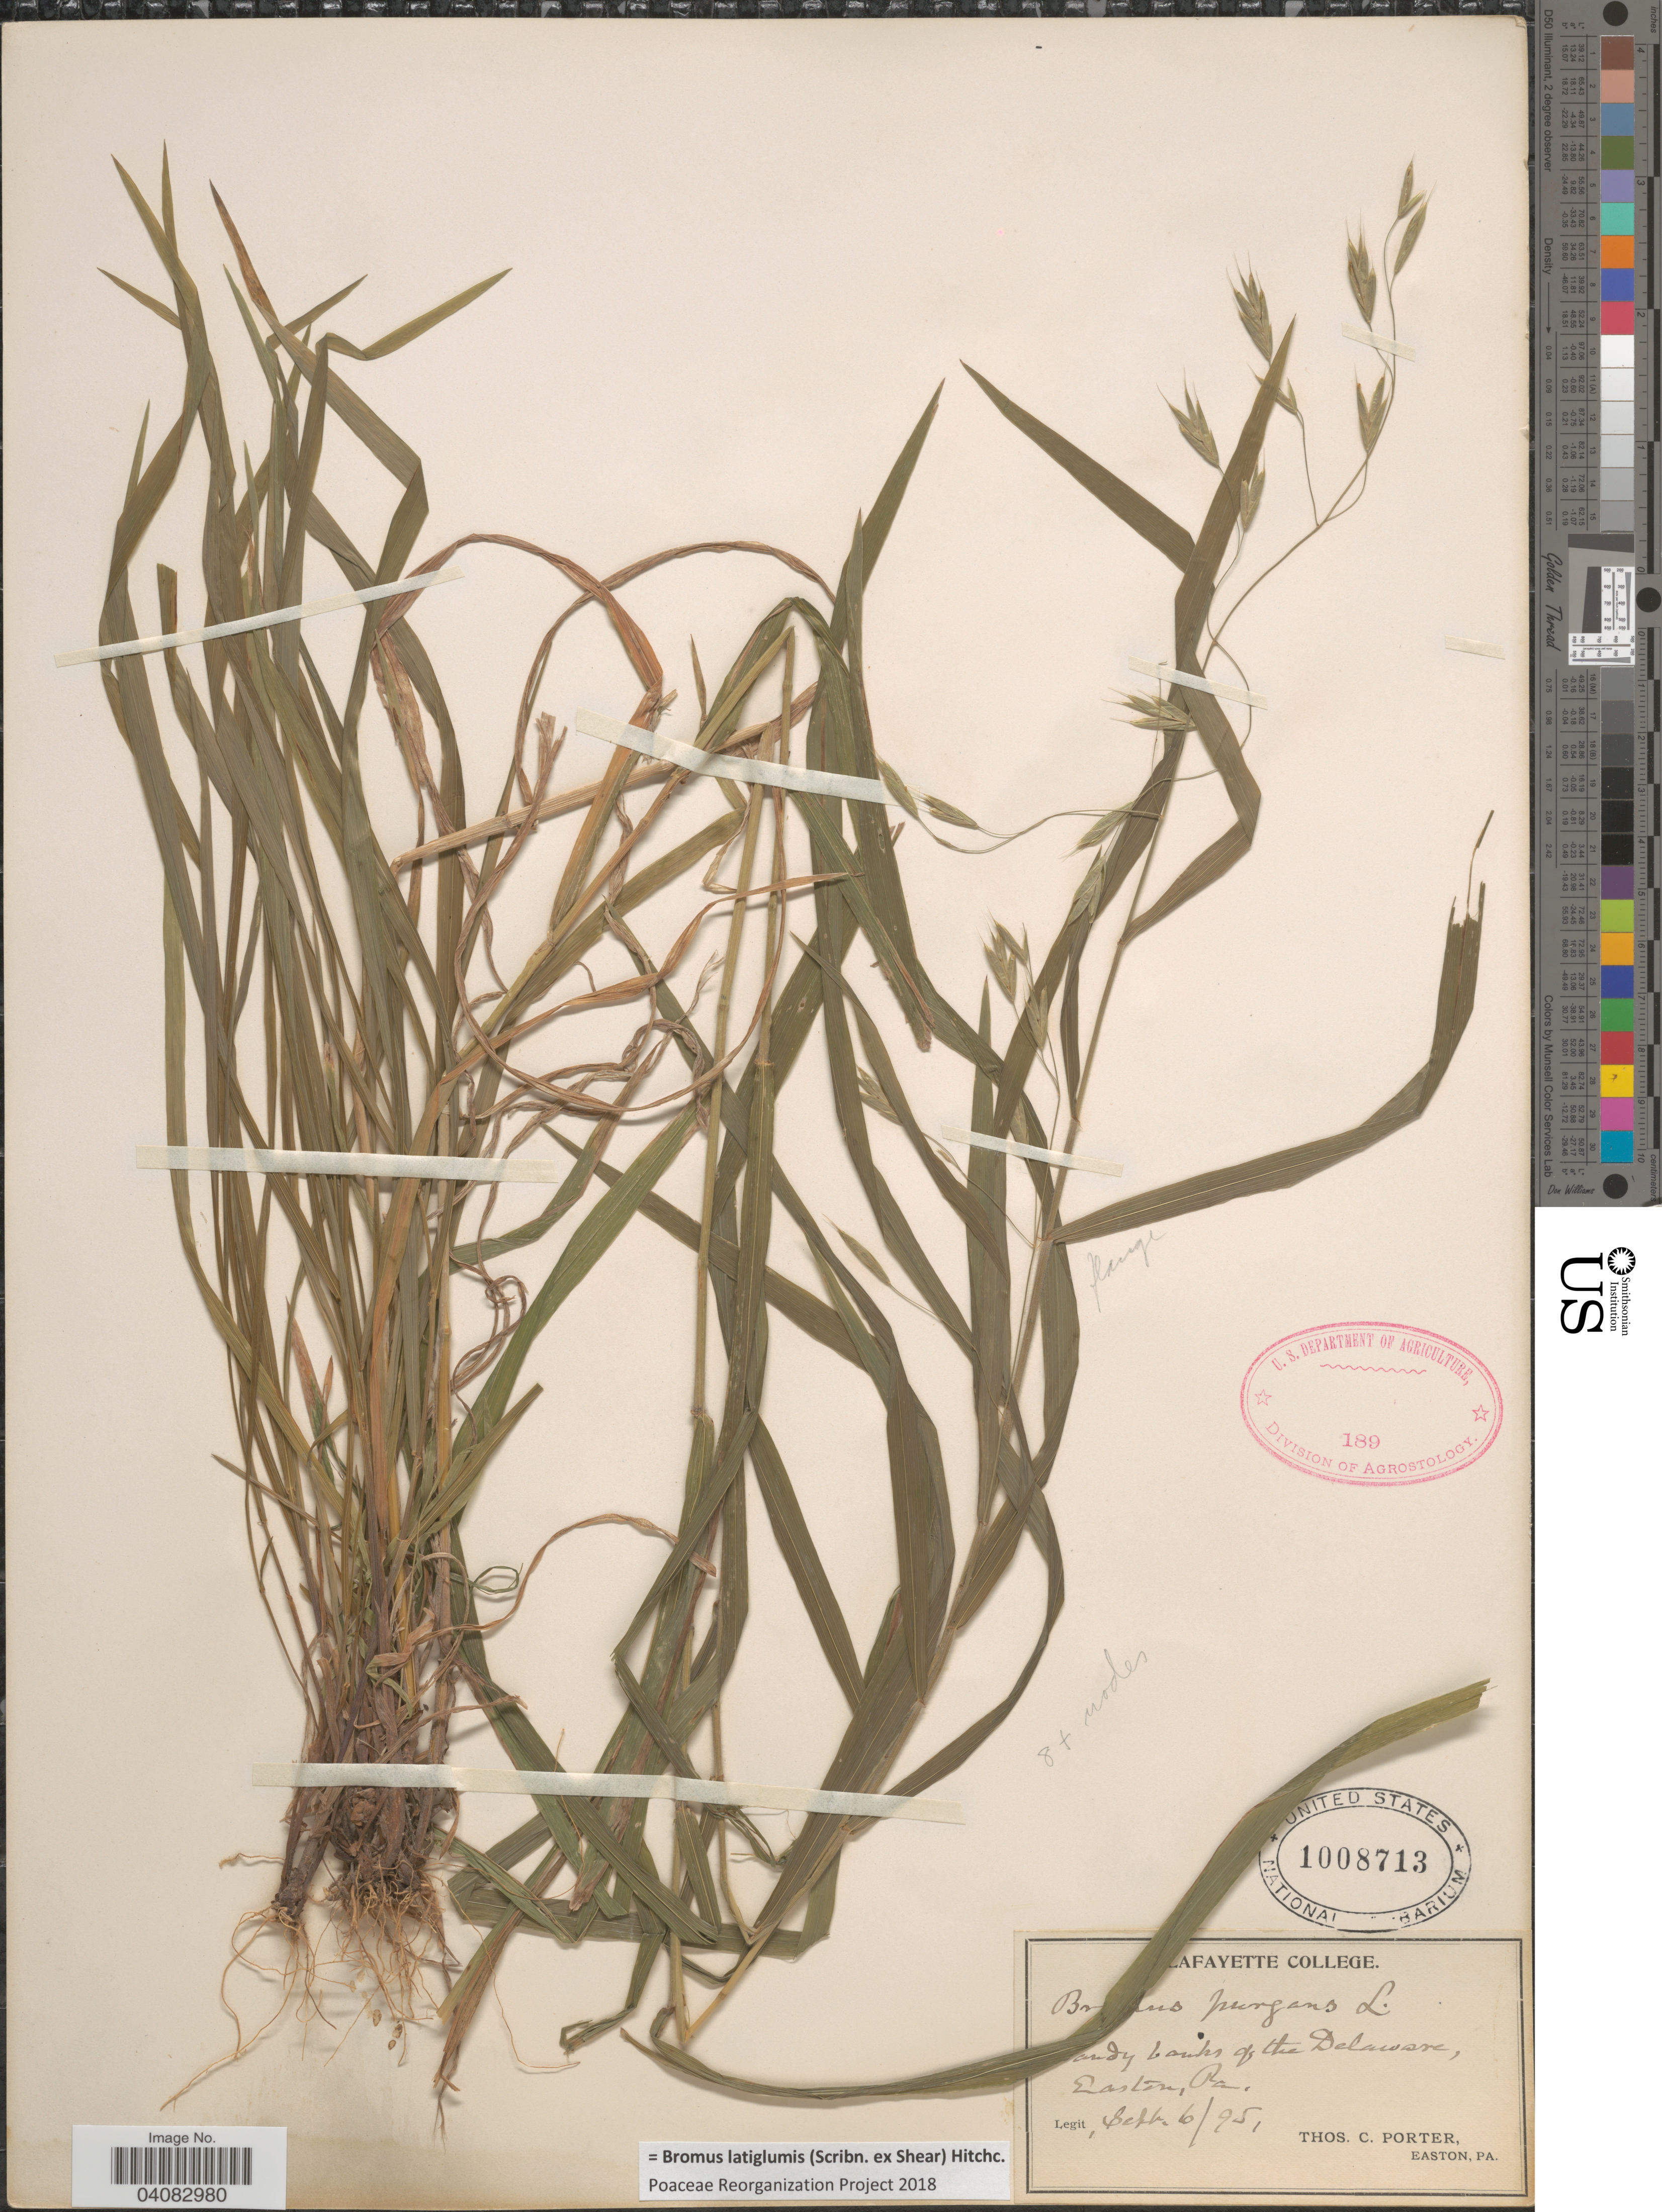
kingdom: Plantae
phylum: Tracheophyta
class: Liliopsida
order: Poales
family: Poaceae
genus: Bromus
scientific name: Bromus latiglumis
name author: (Scribn. ex Shear) Hitchc.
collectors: T. Porter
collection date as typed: Transcribed d/m/y: 6/9/95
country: United States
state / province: Pennsylvania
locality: Sandy banks of the Delaware, Easton.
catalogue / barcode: US 1008713